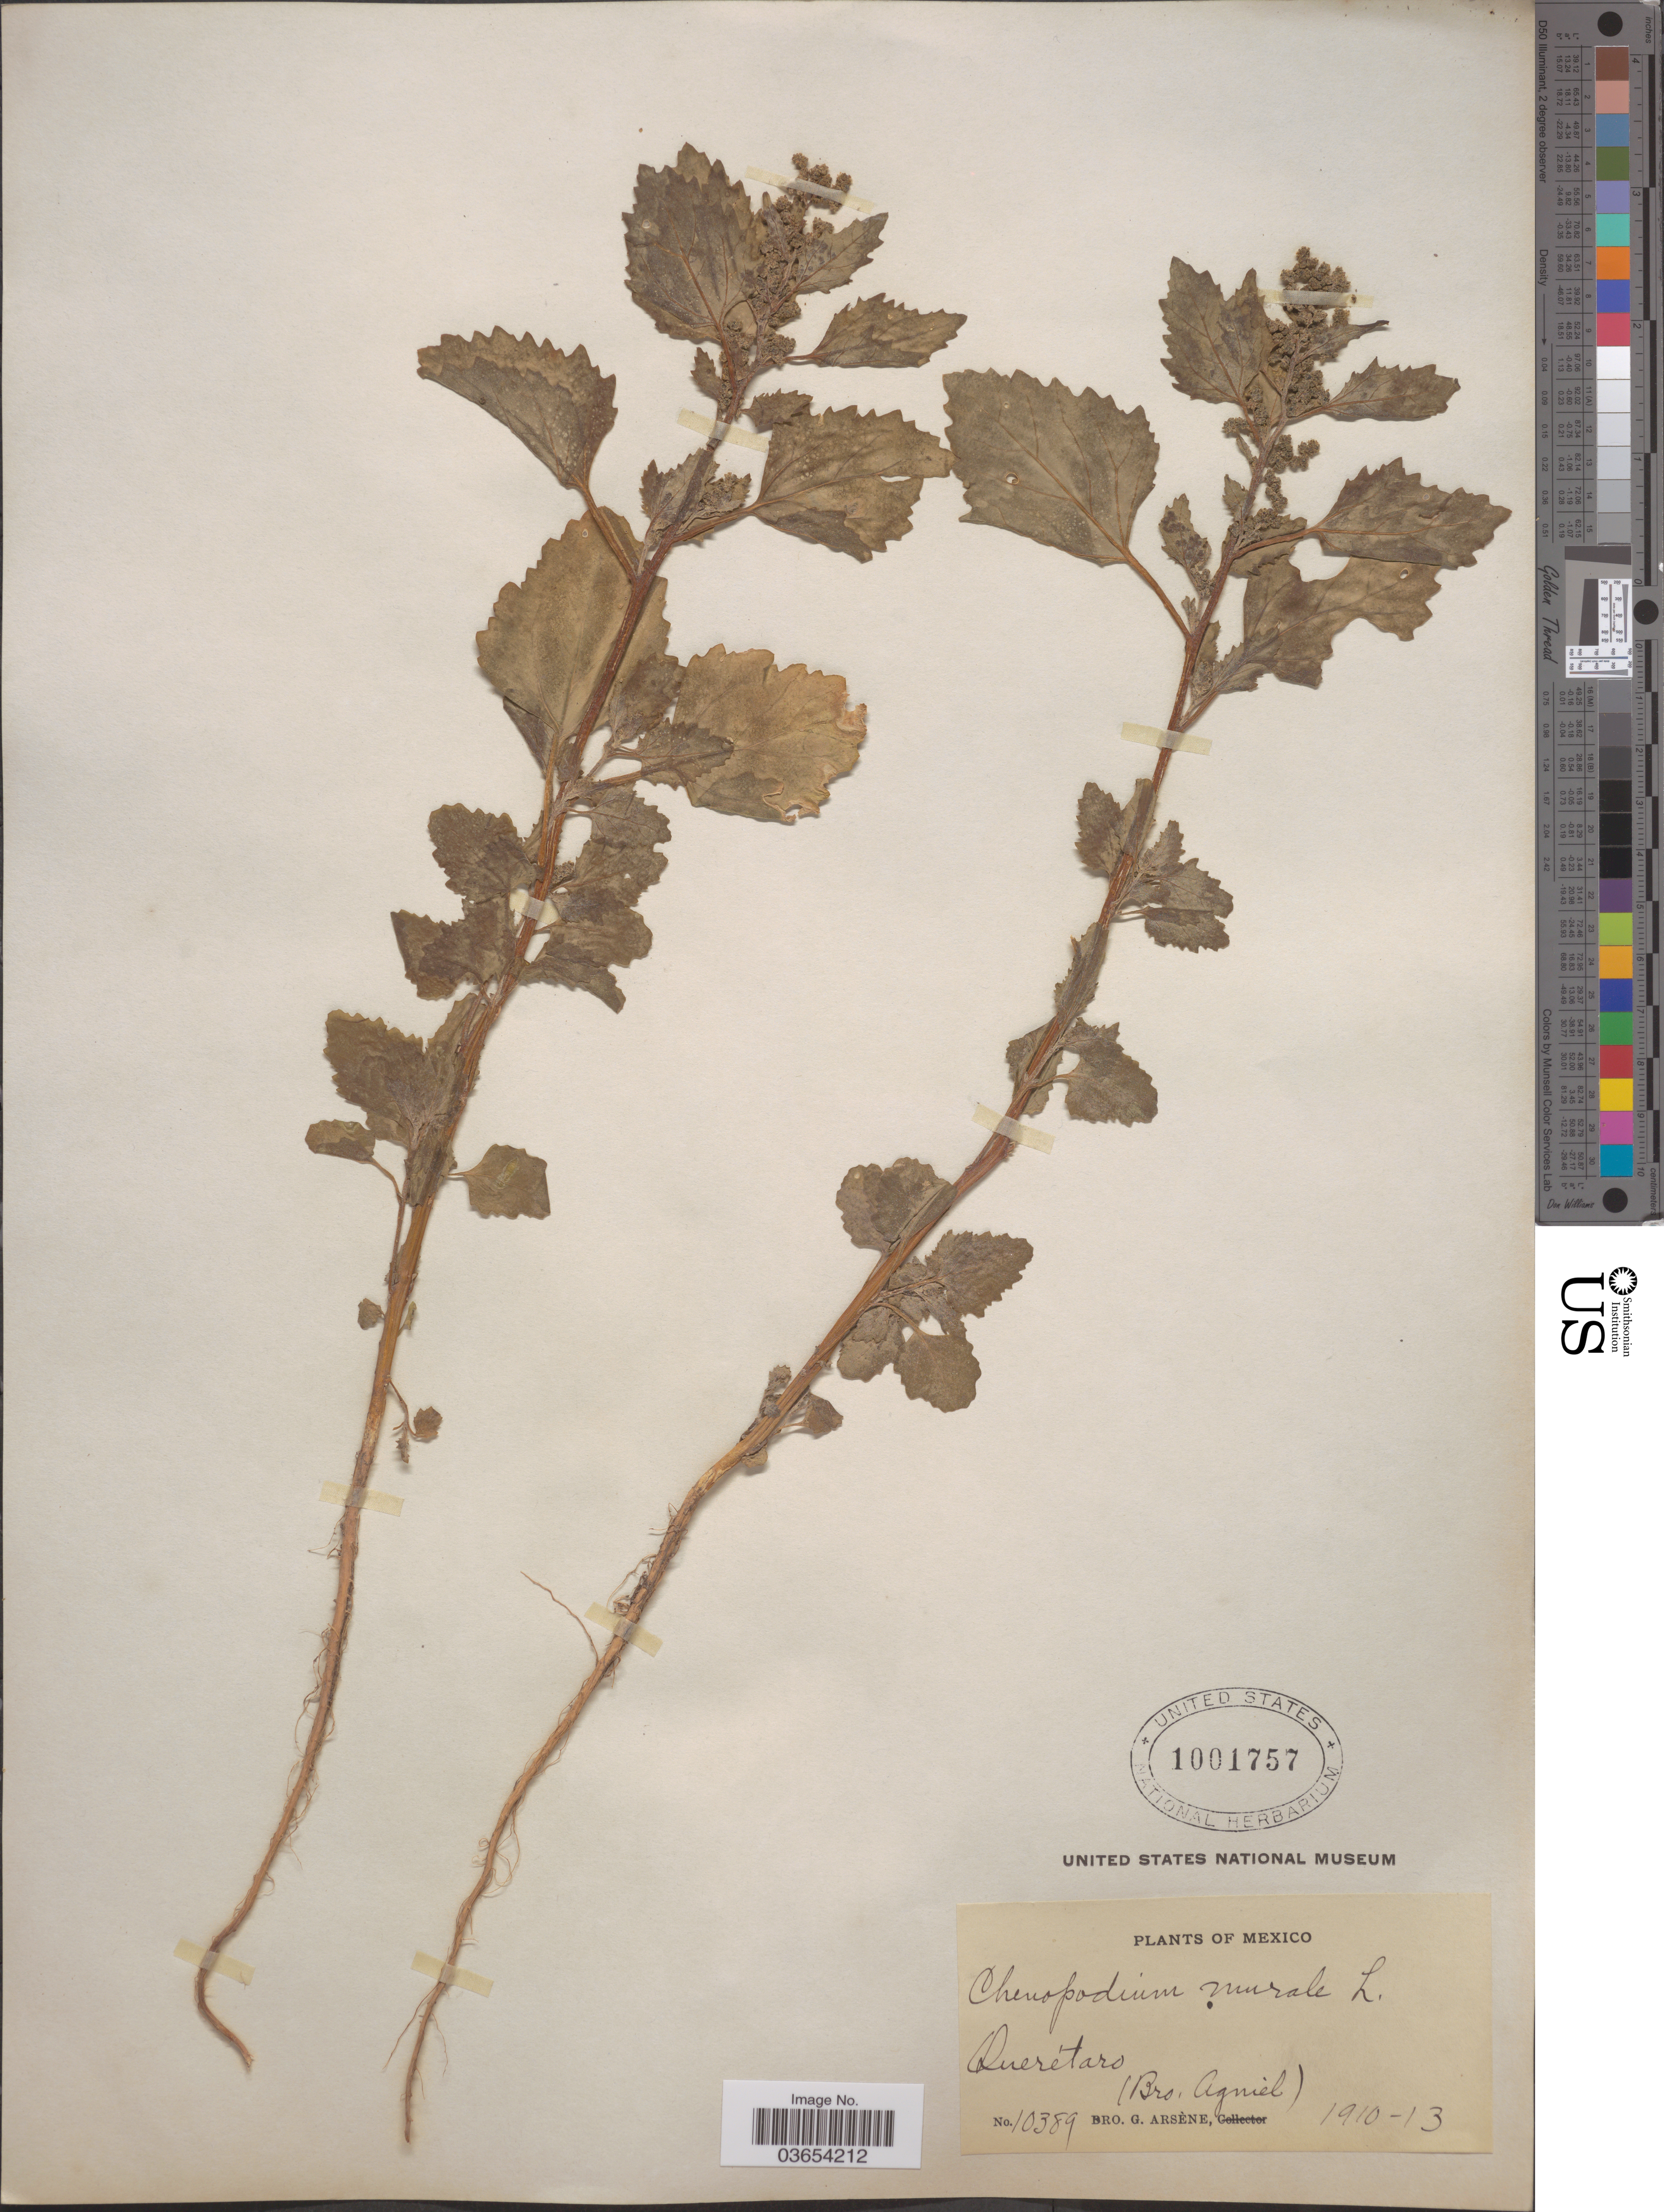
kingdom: Plantae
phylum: Tracheophyta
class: Magnoliopsida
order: Caryophyllales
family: Amaranthaceae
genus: Chenopodium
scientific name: Chenopodium murale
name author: L.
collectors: Bro. G. Arsène & Bro. Agniel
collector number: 10389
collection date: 1910/1913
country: Mexico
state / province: Querétaro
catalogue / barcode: US 1001757